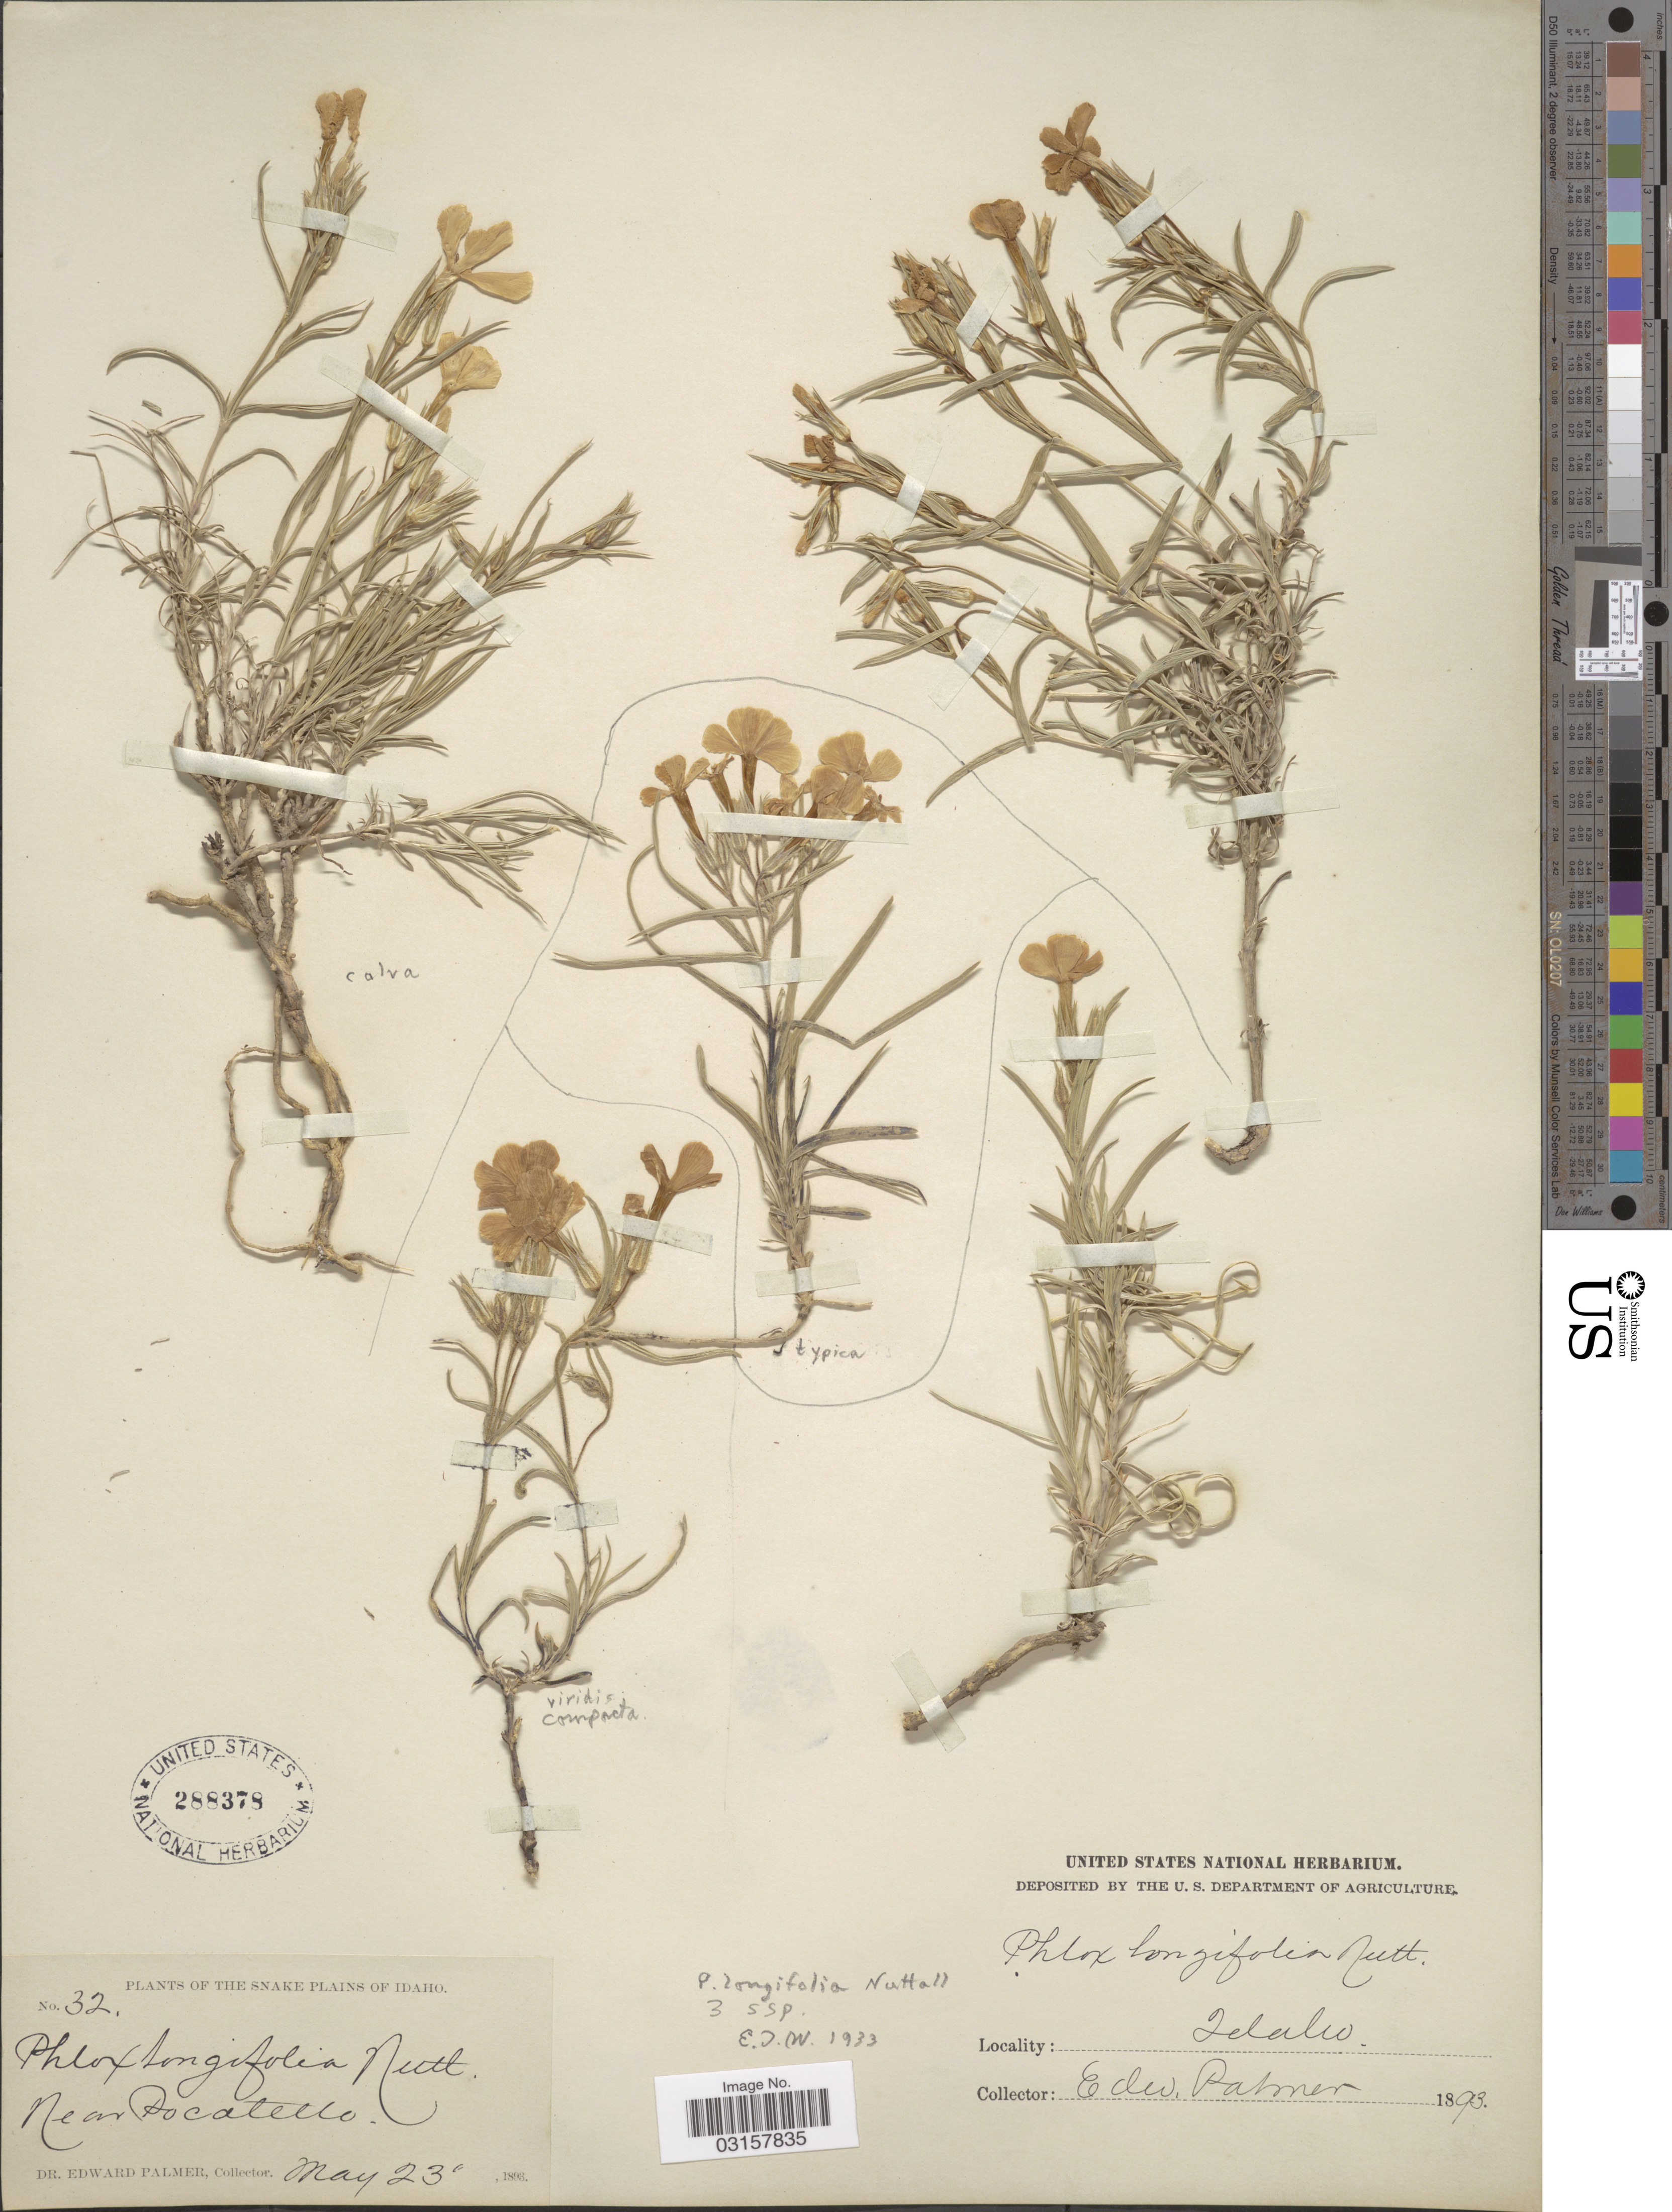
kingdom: Plantae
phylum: Tracheophyta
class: Magnoliopsida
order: Ericales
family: Polemoniaceae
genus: Phlox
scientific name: Phlox longifolia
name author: Nutt.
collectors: E. Palmer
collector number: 32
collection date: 1893-05-23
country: United States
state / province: Idaho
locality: The Snake Plains of Idaho. Near Pocatello.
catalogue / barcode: US 288378